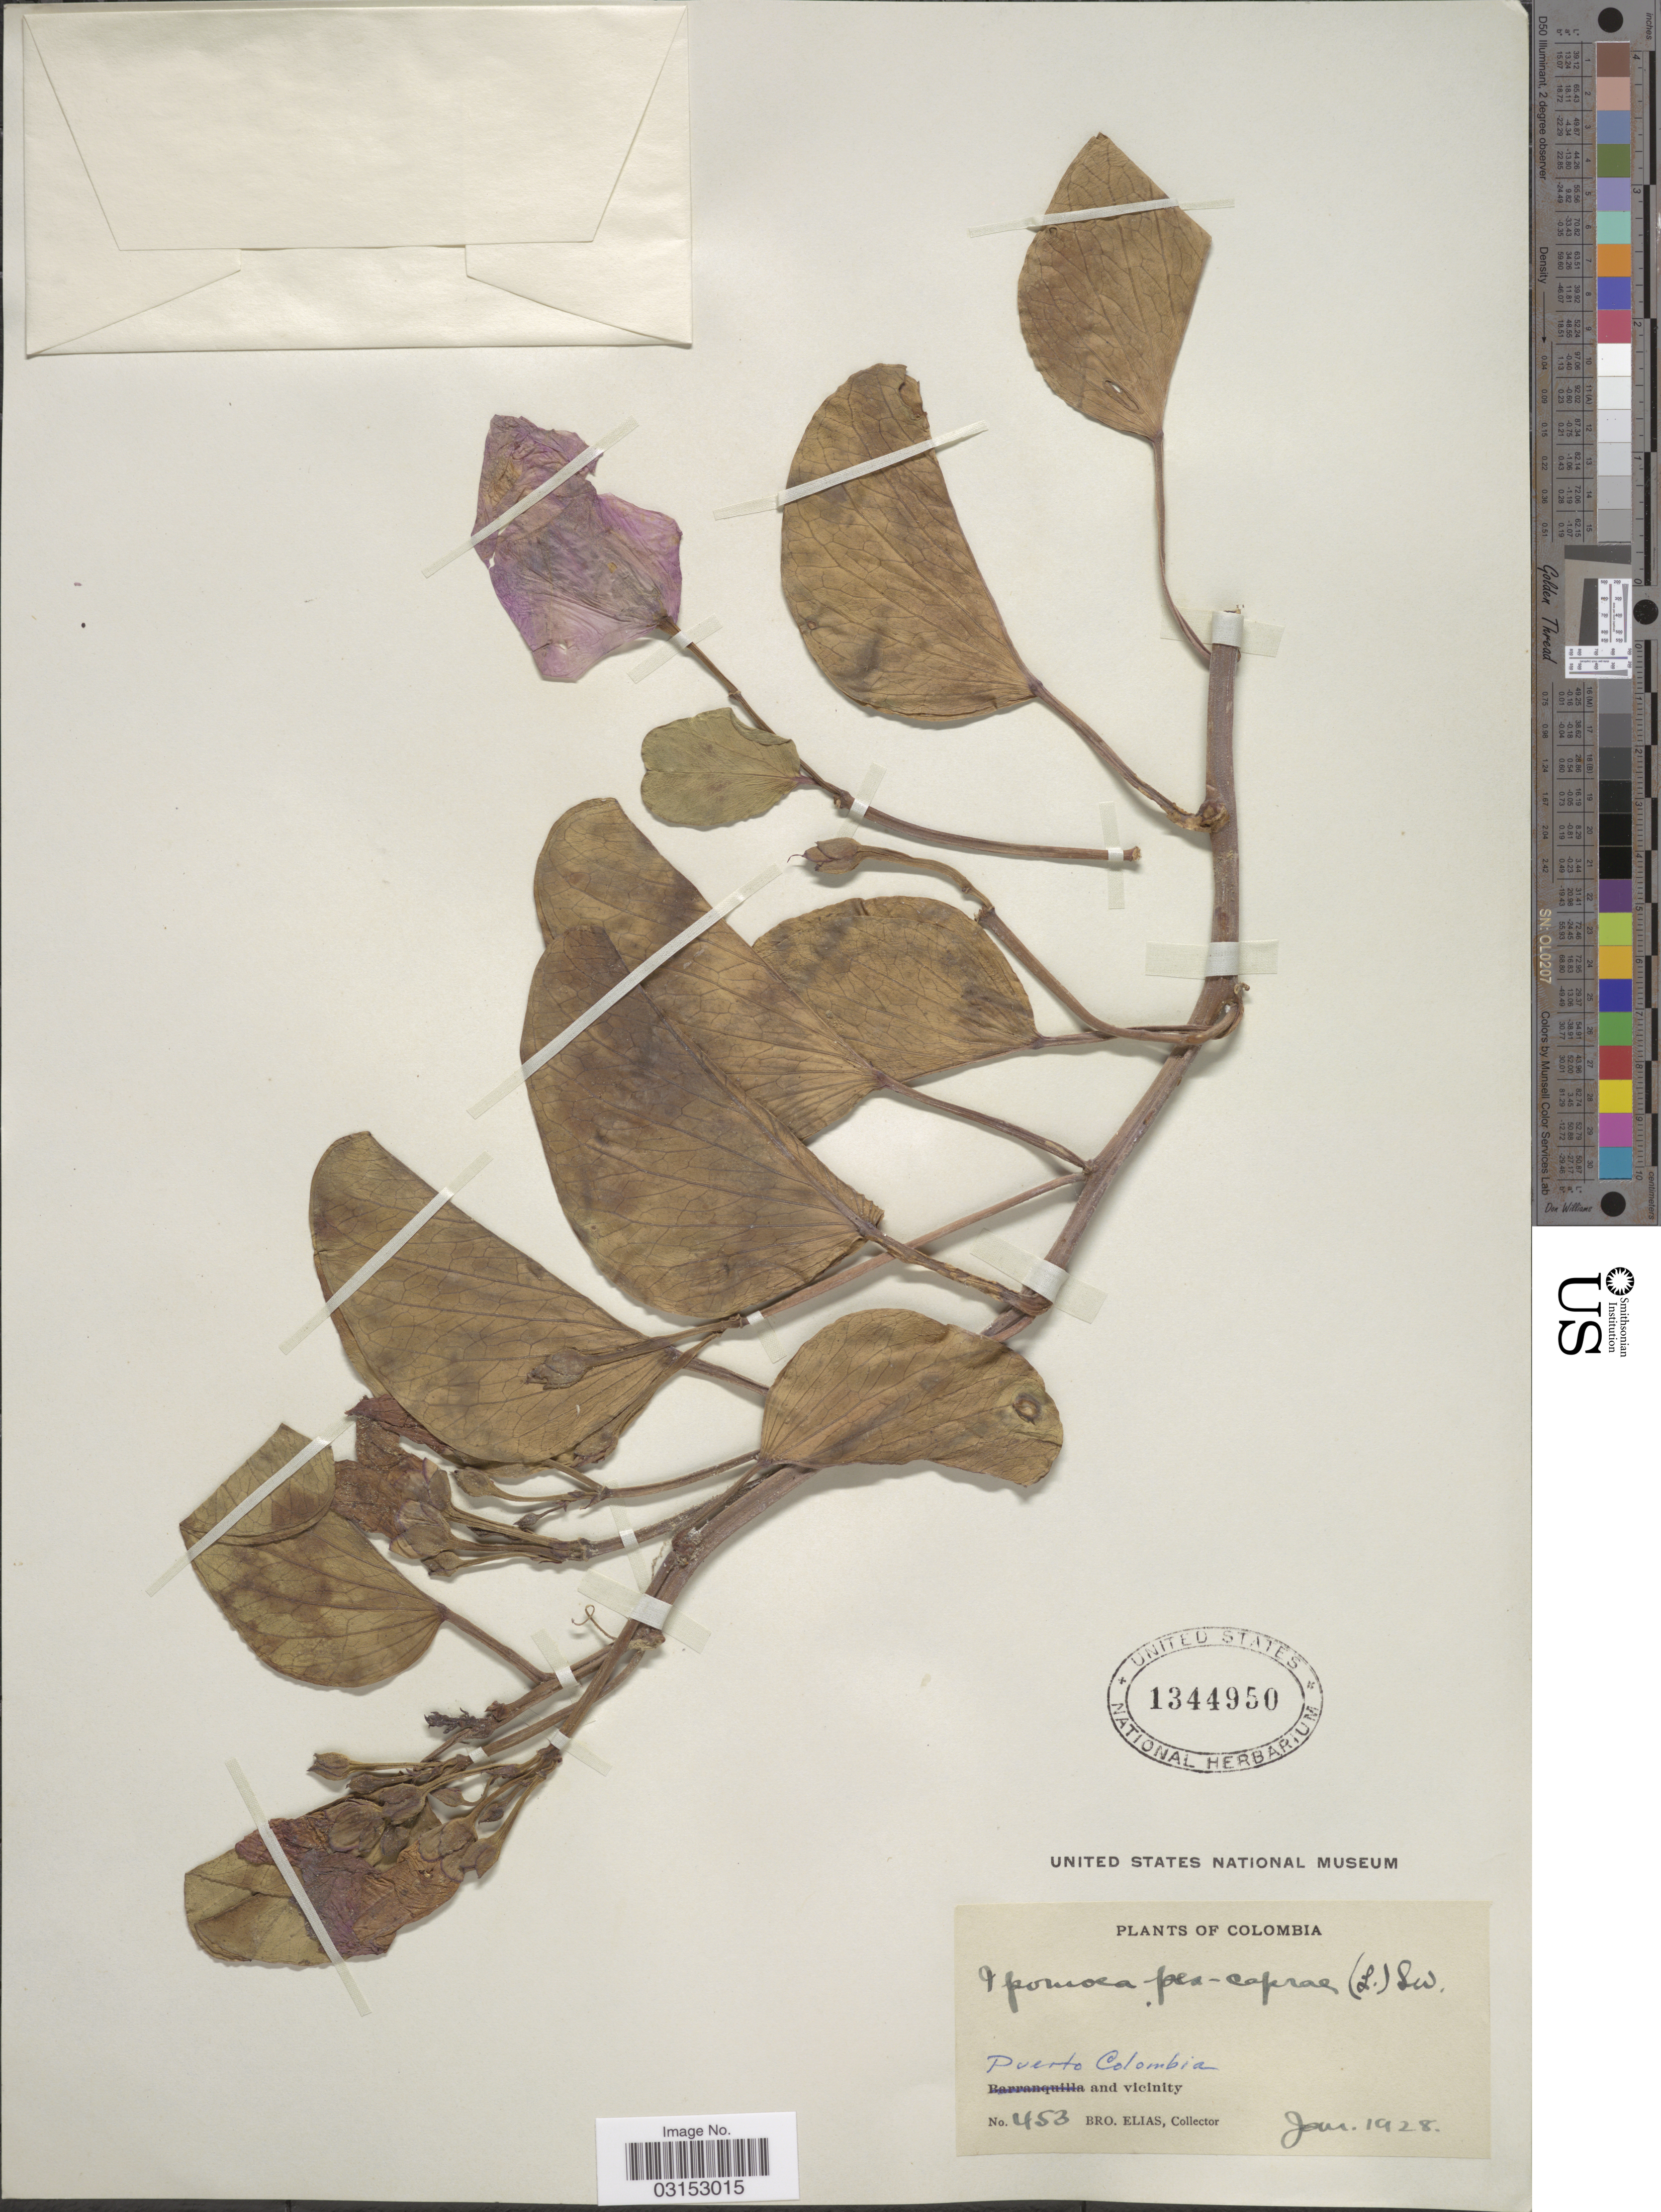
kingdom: Plantae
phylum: Tracheophyta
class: Magnoliopsida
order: Solanales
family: Convolvulaceae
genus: Ipomoea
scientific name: Ipomoea pes-caprae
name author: (L.) R. Br.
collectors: Bro. Elias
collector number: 453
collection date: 1928-01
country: Colombia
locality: Puerto Colombia and vicinity.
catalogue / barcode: US 1344950